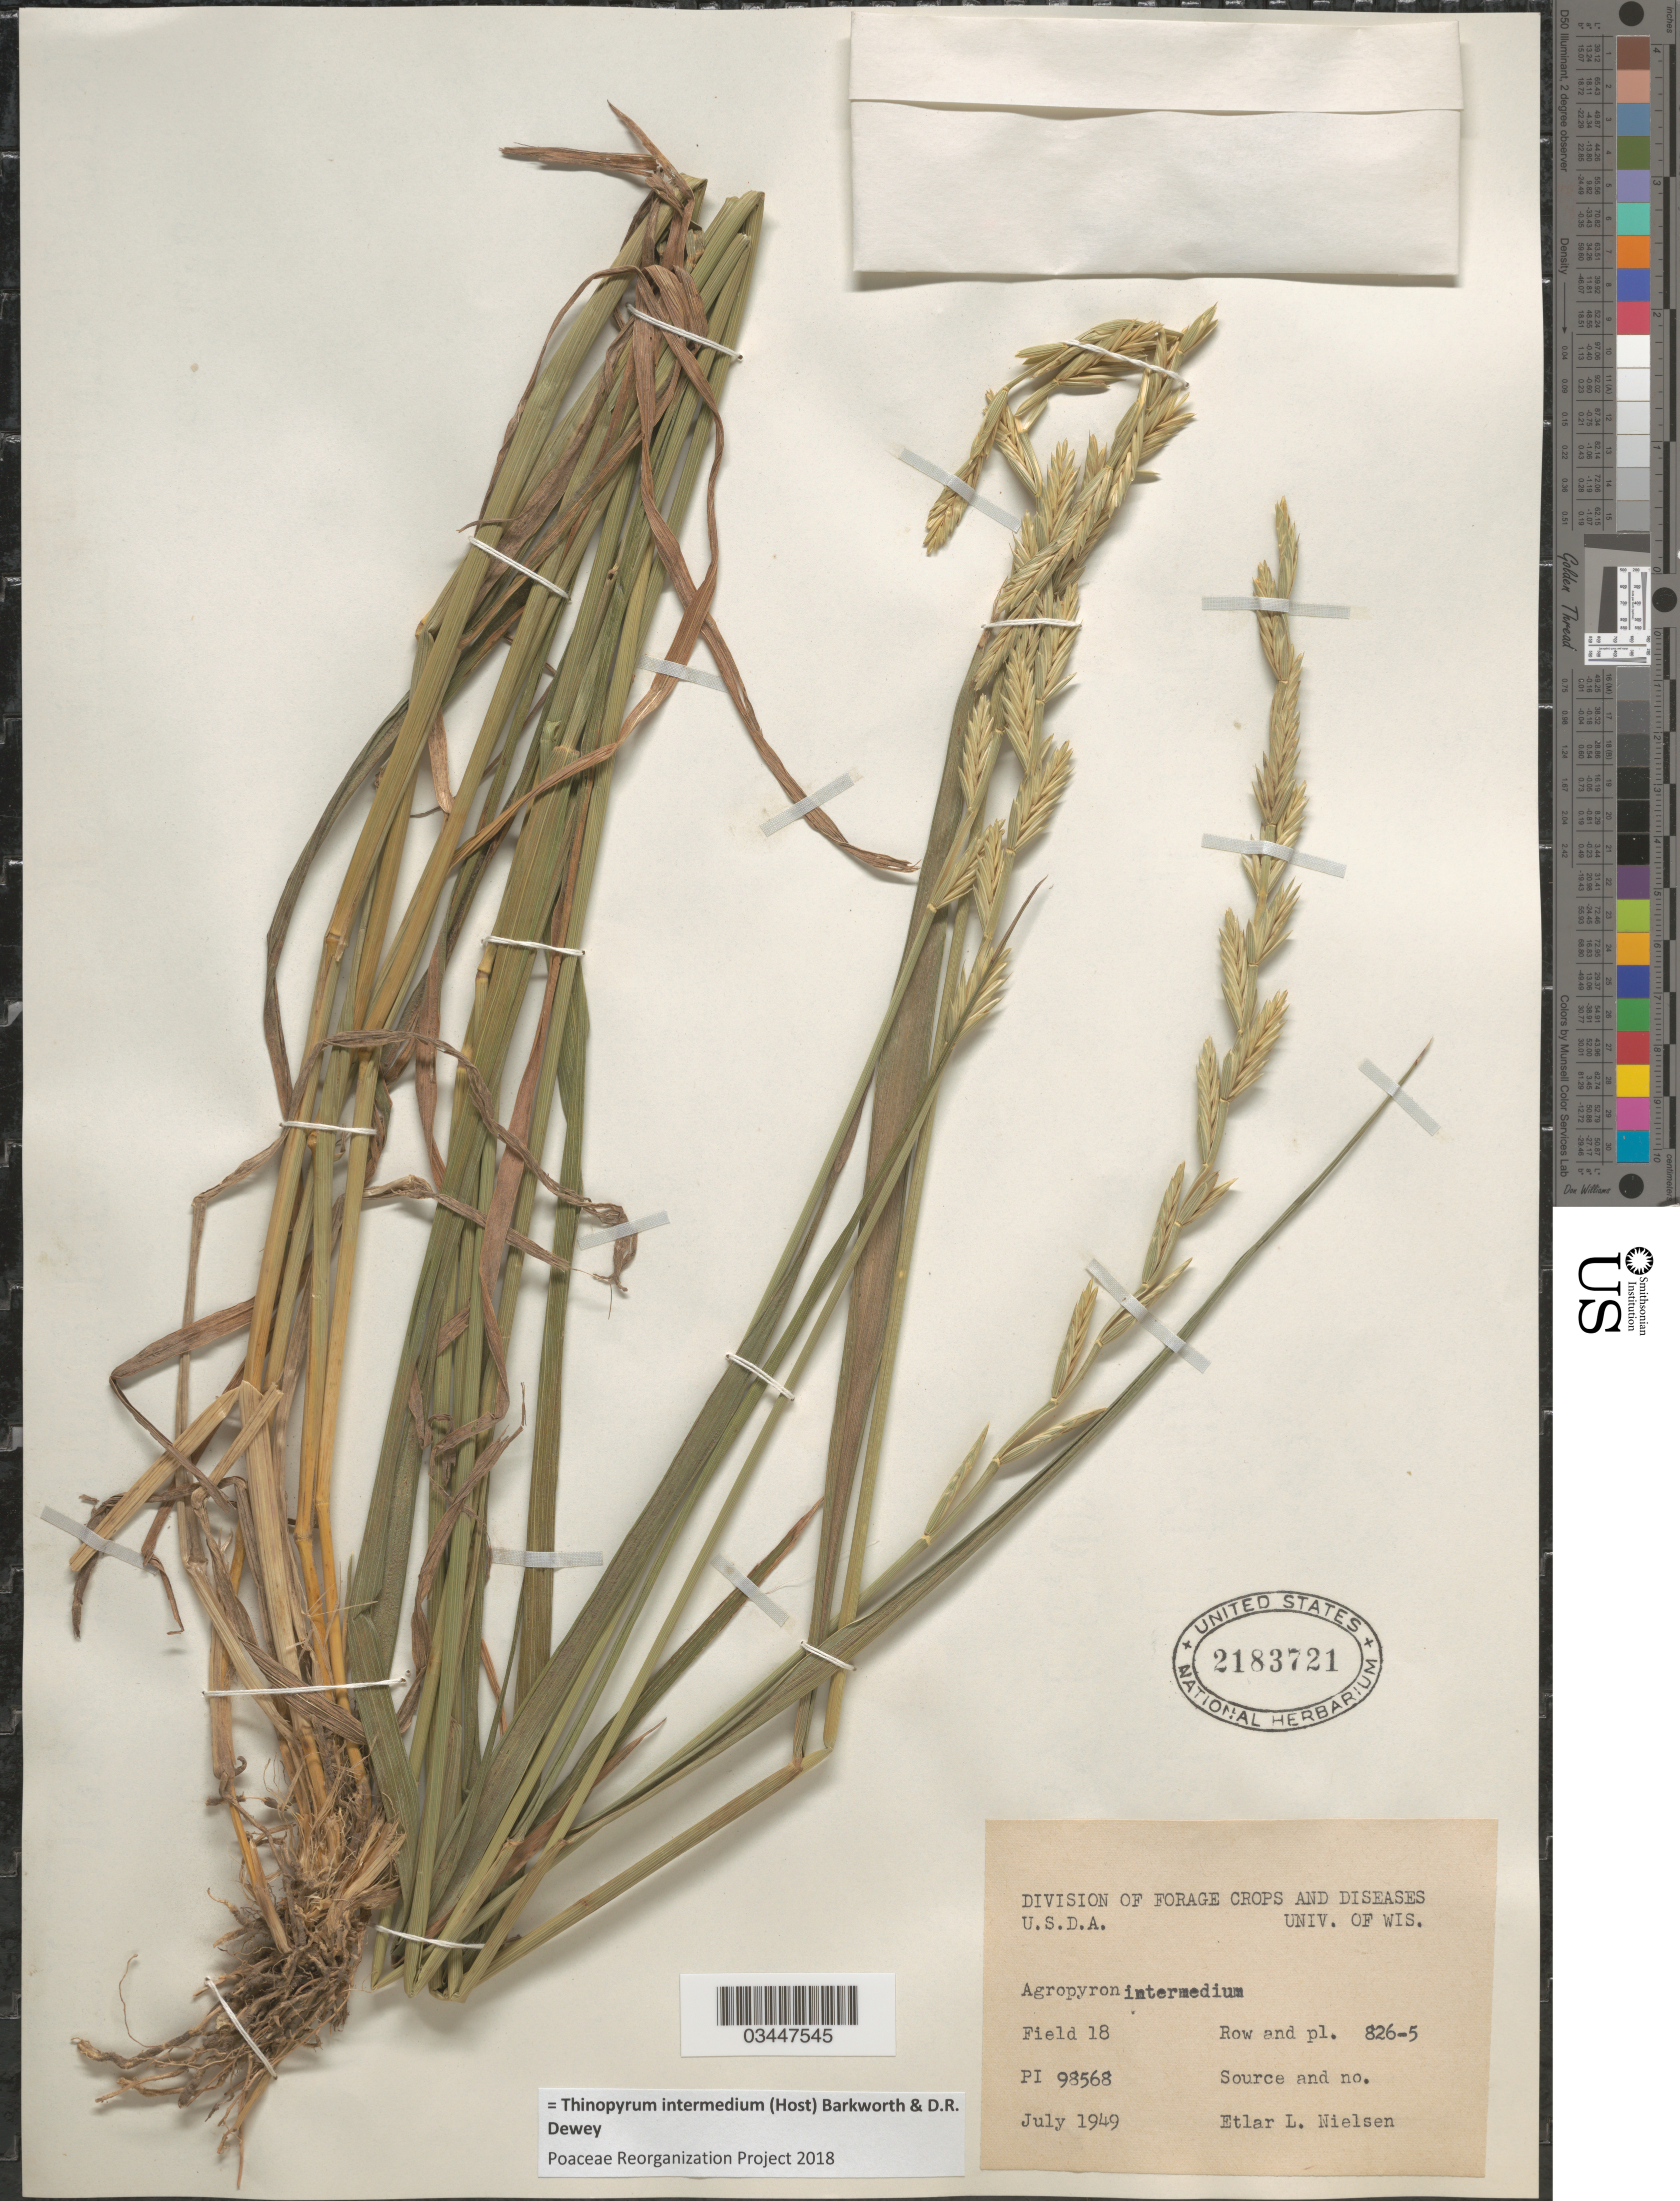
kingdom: Plantae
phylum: Tracheophyta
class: Liliopsida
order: Poales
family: Poaceae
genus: Thinopyrum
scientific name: Thinopyrum intermedium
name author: (Host) Barkworth & Dewey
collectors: E. L. Nielsen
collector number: PI98568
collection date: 1949-07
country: United States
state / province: Washington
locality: Field 18. Row and pl. 826-5.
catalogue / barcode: US 2183721